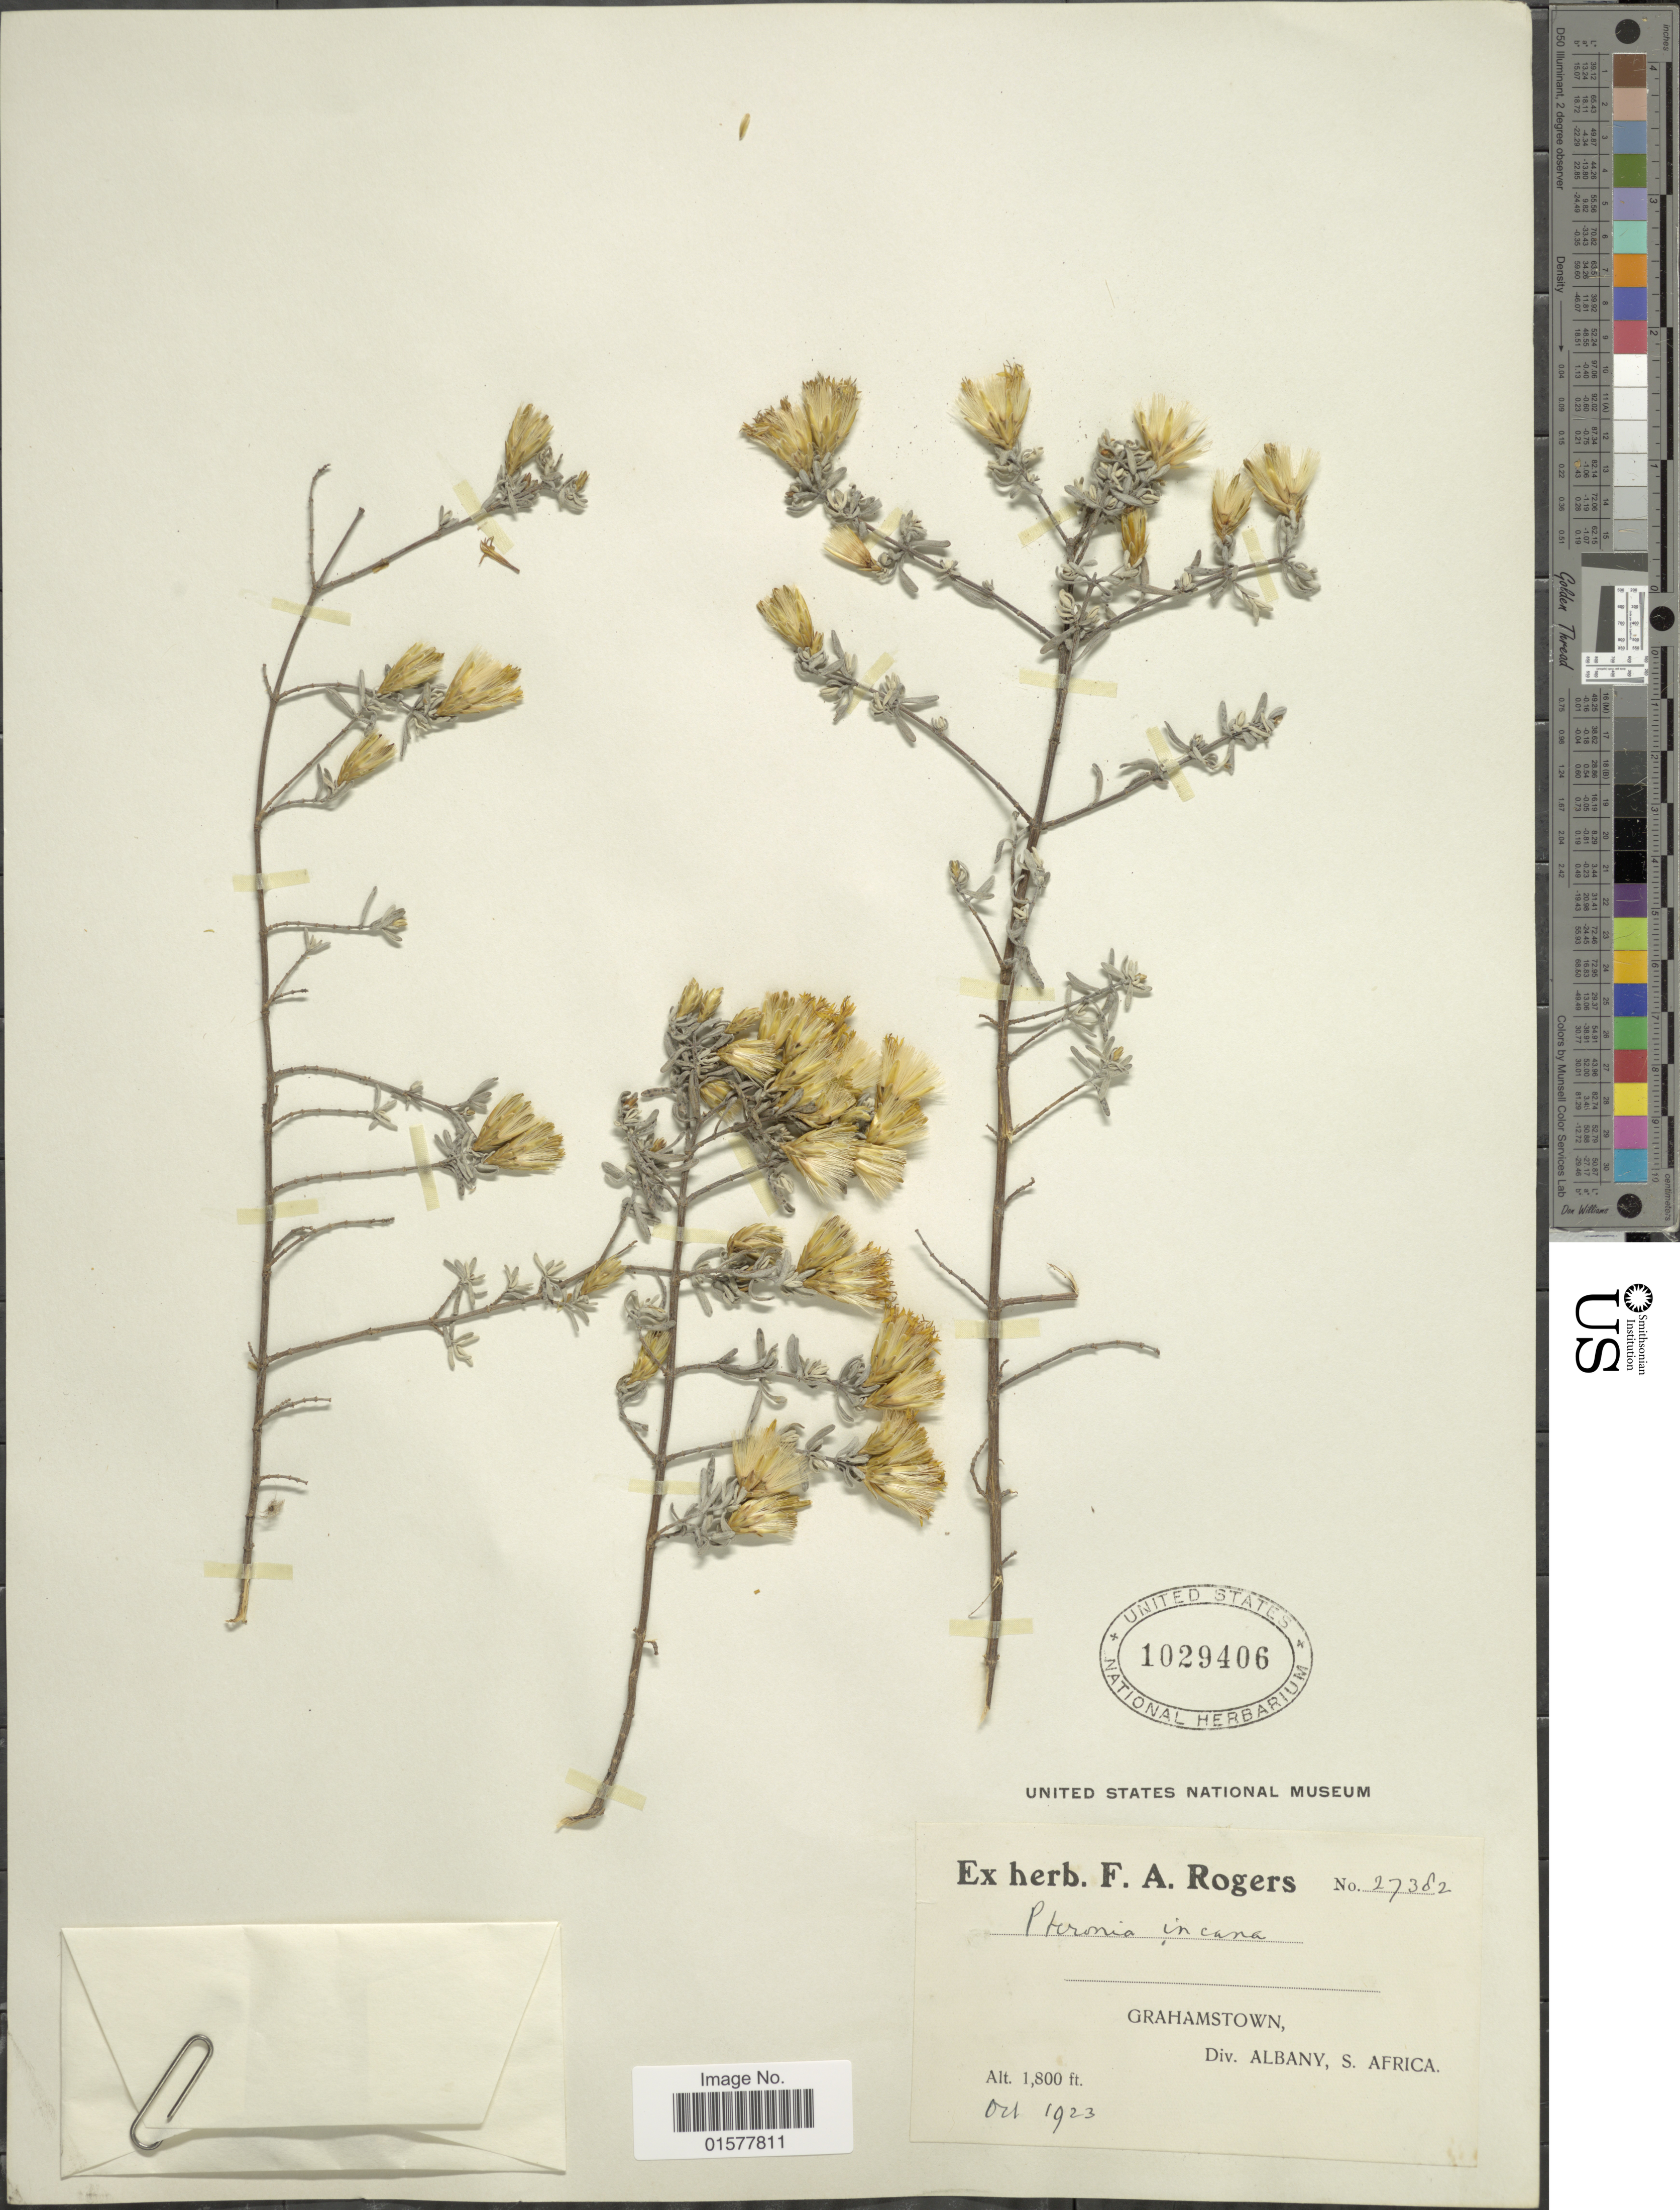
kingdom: Plantae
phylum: Tracheophyta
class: Magnoliopsida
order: Asterales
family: Asteraceae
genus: Pteronia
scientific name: Pteronia incana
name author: DC.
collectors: ex herb. F. A. Rogers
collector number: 27382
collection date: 1923-10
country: South Africa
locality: Grahamstown, Div. Albany, S. Africa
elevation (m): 549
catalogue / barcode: US 1029406